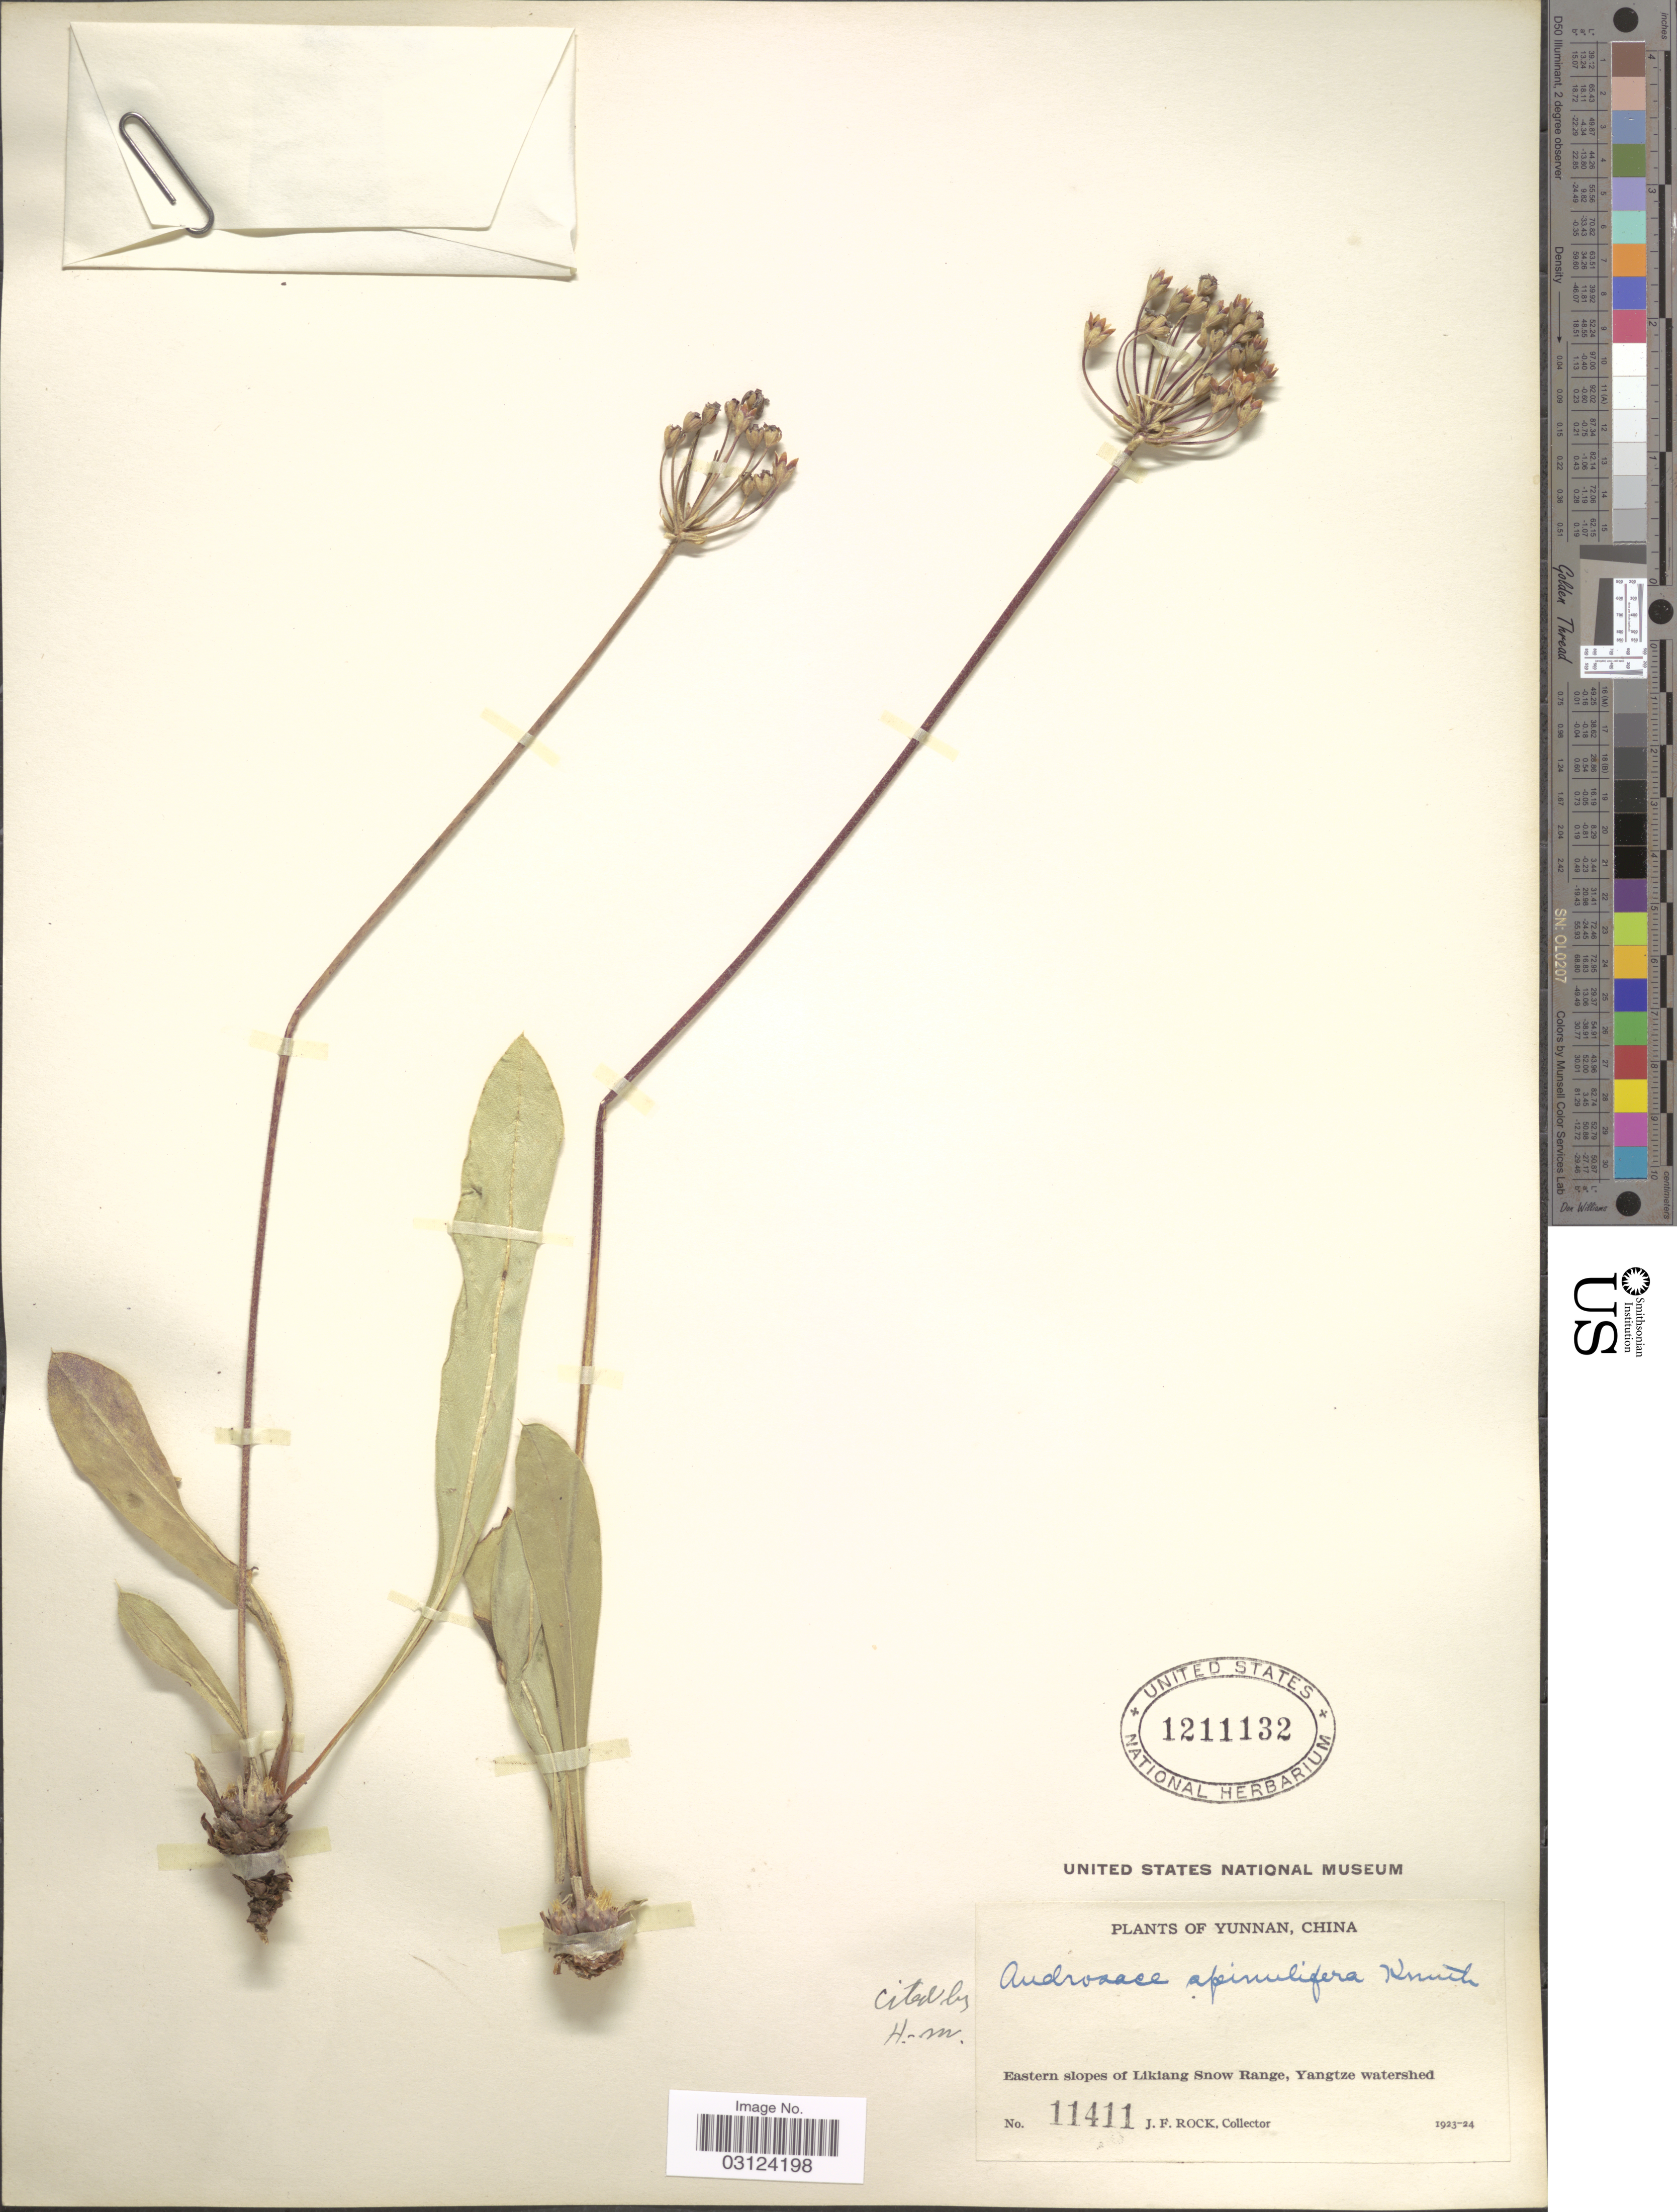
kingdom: Plantae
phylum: Tracheophyta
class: Magnoliopsida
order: Ericales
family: Primulaceae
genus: Androsace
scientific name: Androsace spinulifera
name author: (Franch.) R. Knuth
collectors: J. Rock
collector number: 11411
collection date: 1923/1924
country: China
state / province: Yunnan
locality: Eastern slopes of Likiang Snow Range, Yangtze watershed.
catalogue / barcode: US 1211132